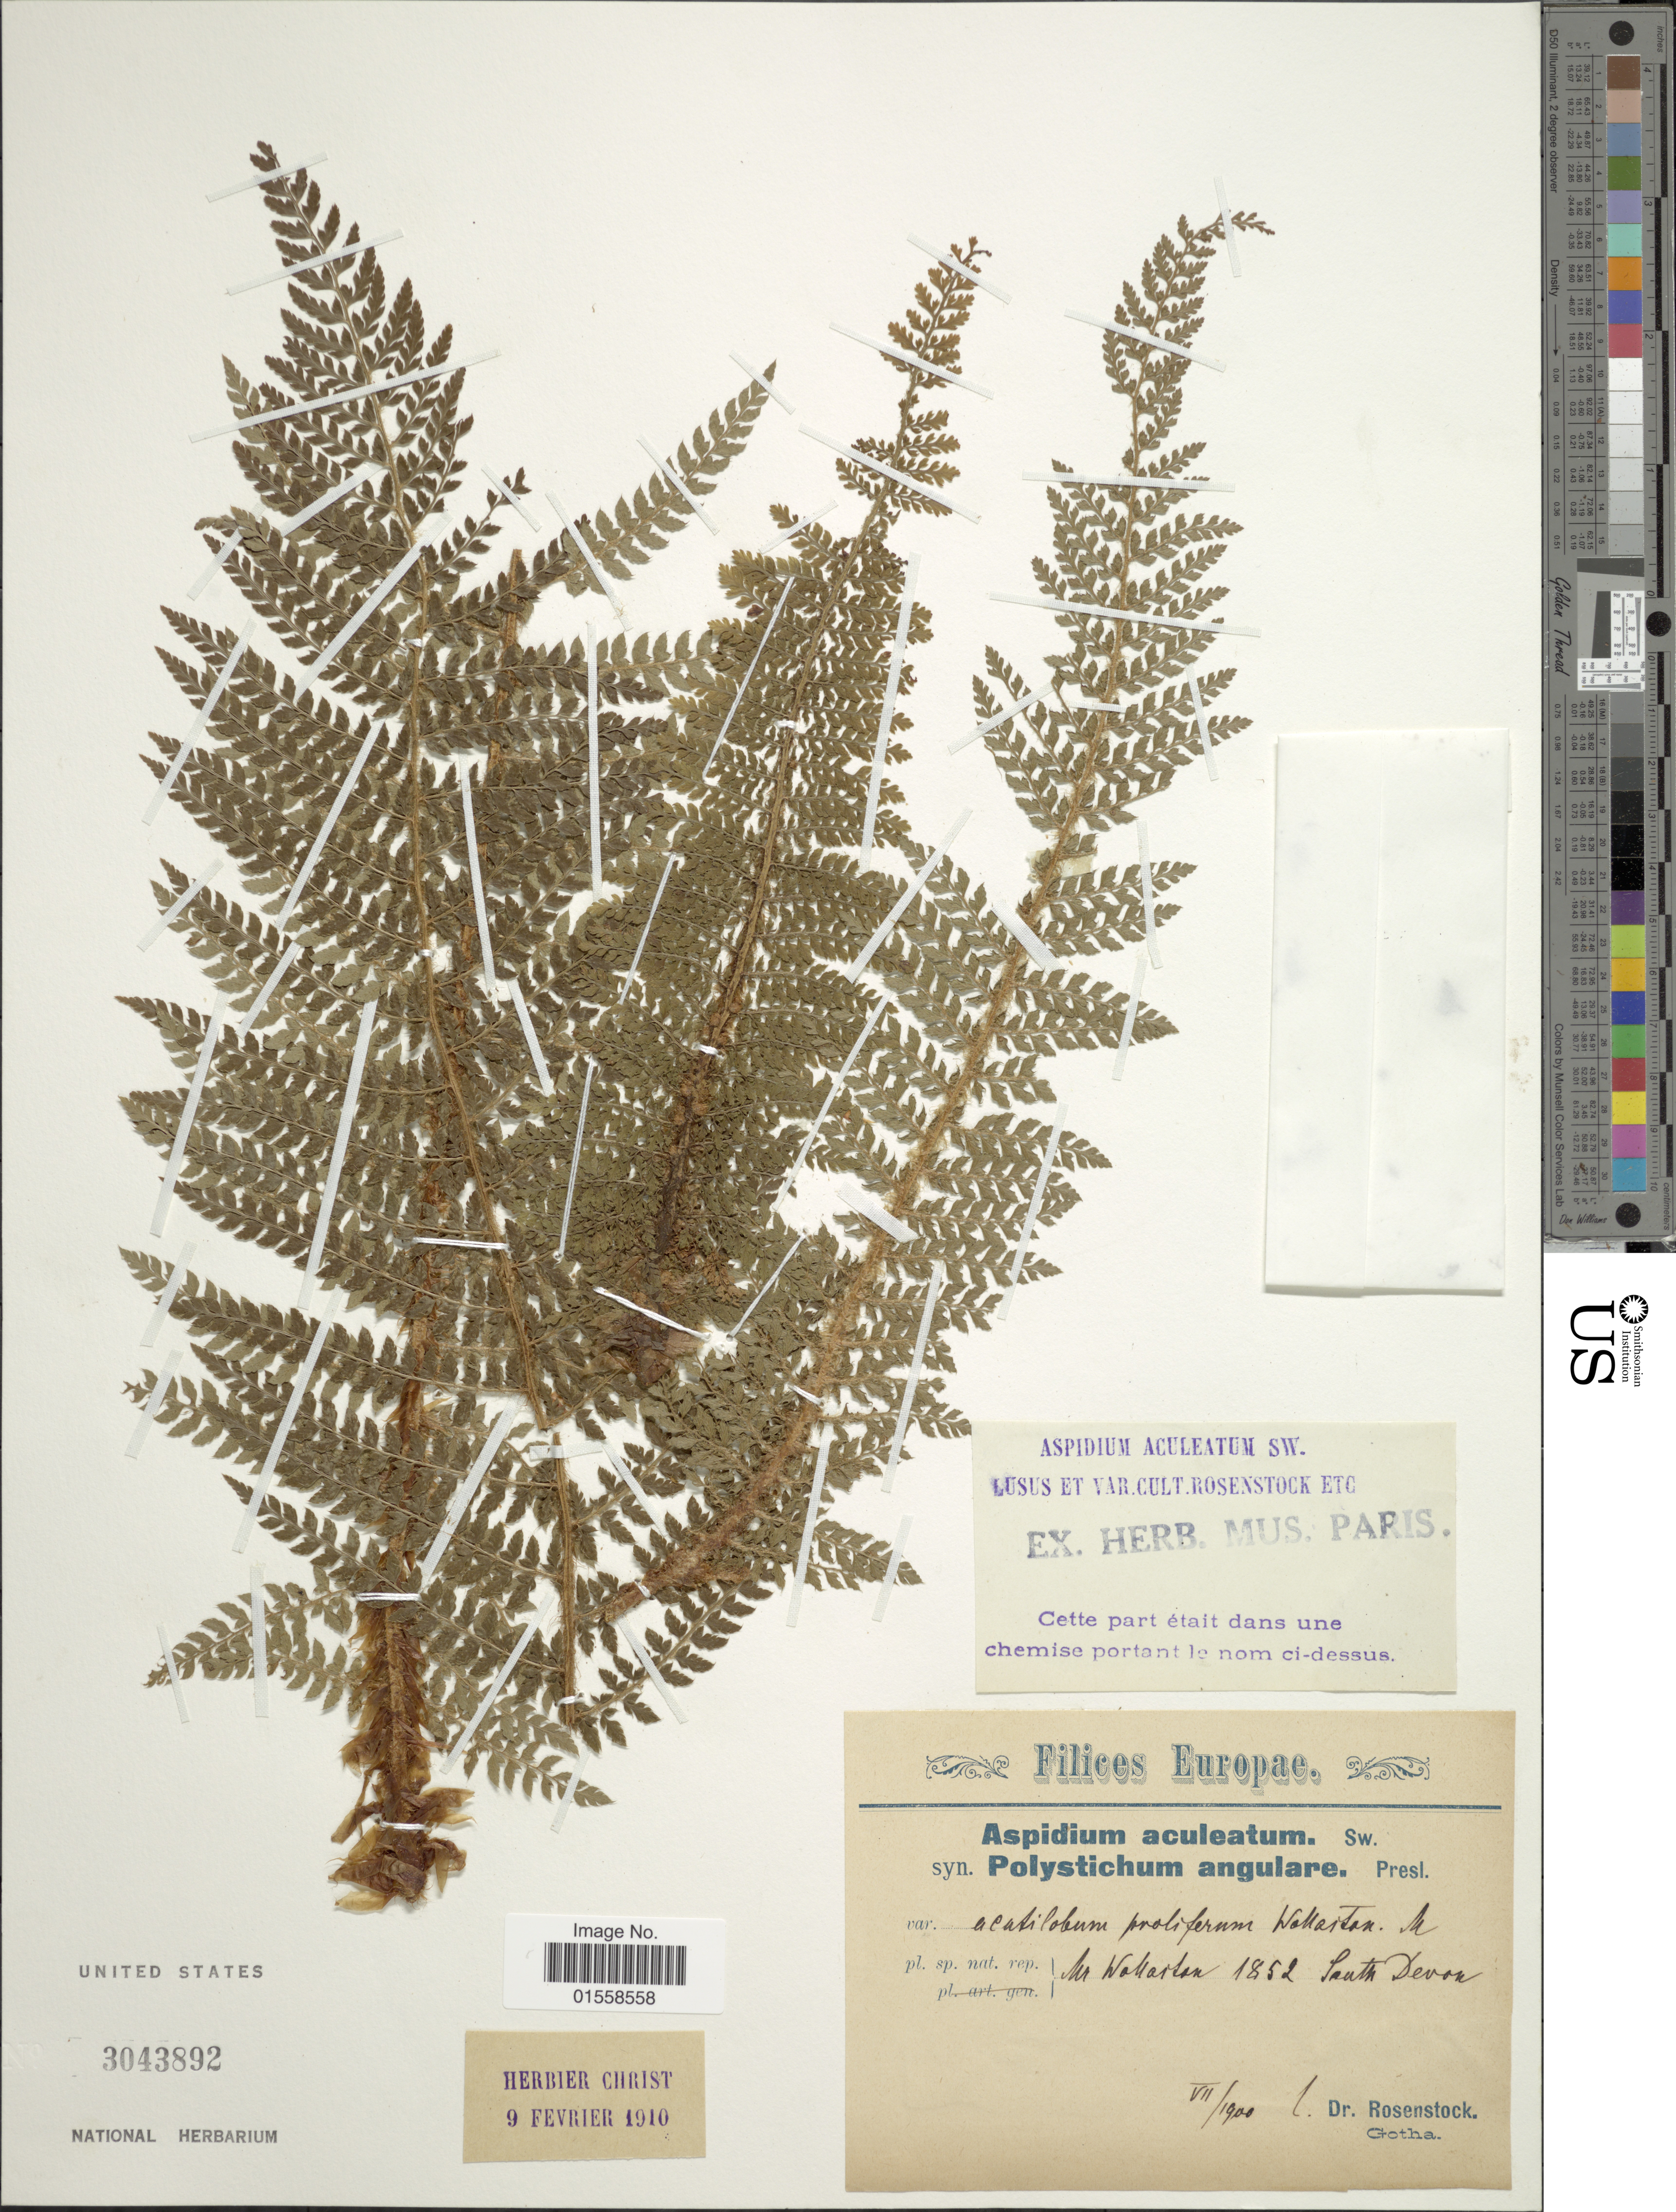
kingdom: Plantae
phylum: Tracheophyta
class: Polypodiopsida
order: Polypodiales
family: Dryopteridaceae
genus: Polystichum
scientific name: Polystichum aculeatum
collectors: -- Rosenstock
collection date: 1900-07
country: United Kingdom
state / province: England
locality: Europae. Nr. Wamarten. South Devon. [interpreted]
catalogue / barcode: US 3043892